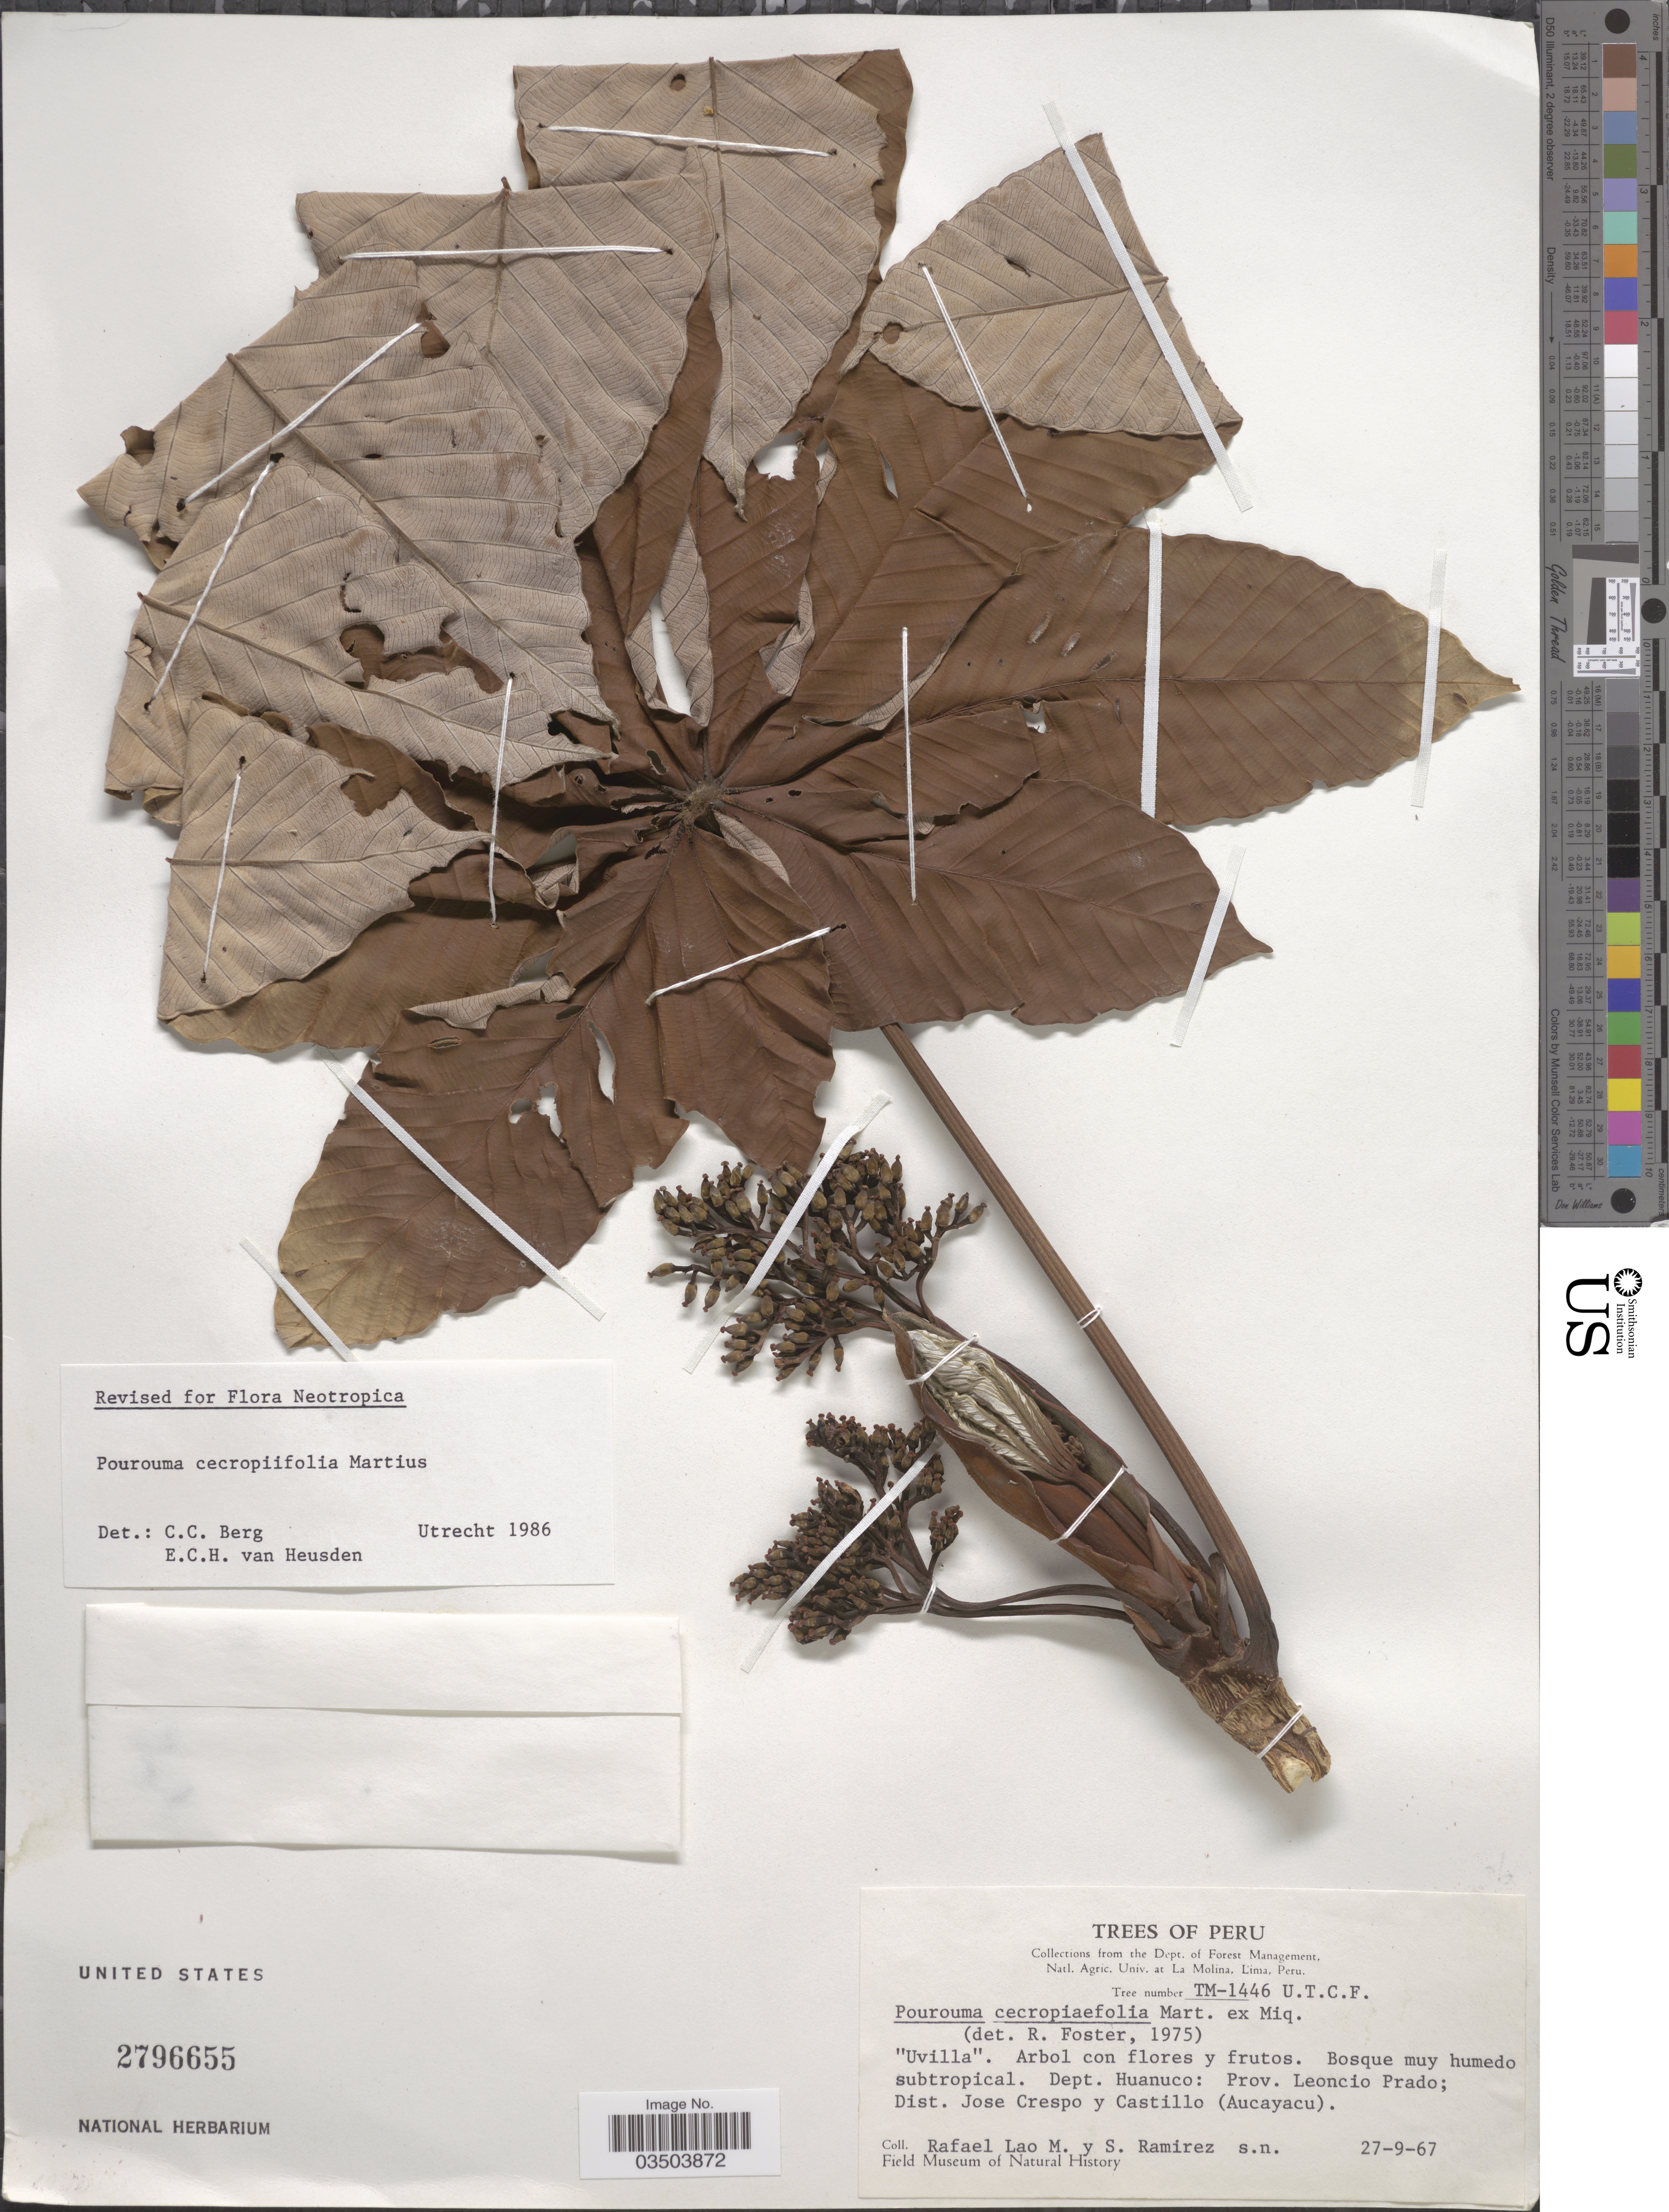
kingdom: Plantae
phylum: Tracheophyta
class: Magnoliopsida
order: Rosales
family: Urticaceae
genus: Pourouma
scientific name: Pourouma cecropiifolia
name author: Mart.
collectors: R. Lao M. & S. Ramírez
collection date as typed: Transcribed d/m/y: 27/9/67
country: Peru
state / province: Huánuco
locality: Dept. Huanuco: Prov. Leoncio Prado; Dist. Jose Crespo y Castillo (Aucayacu).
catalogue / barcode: US 2796655